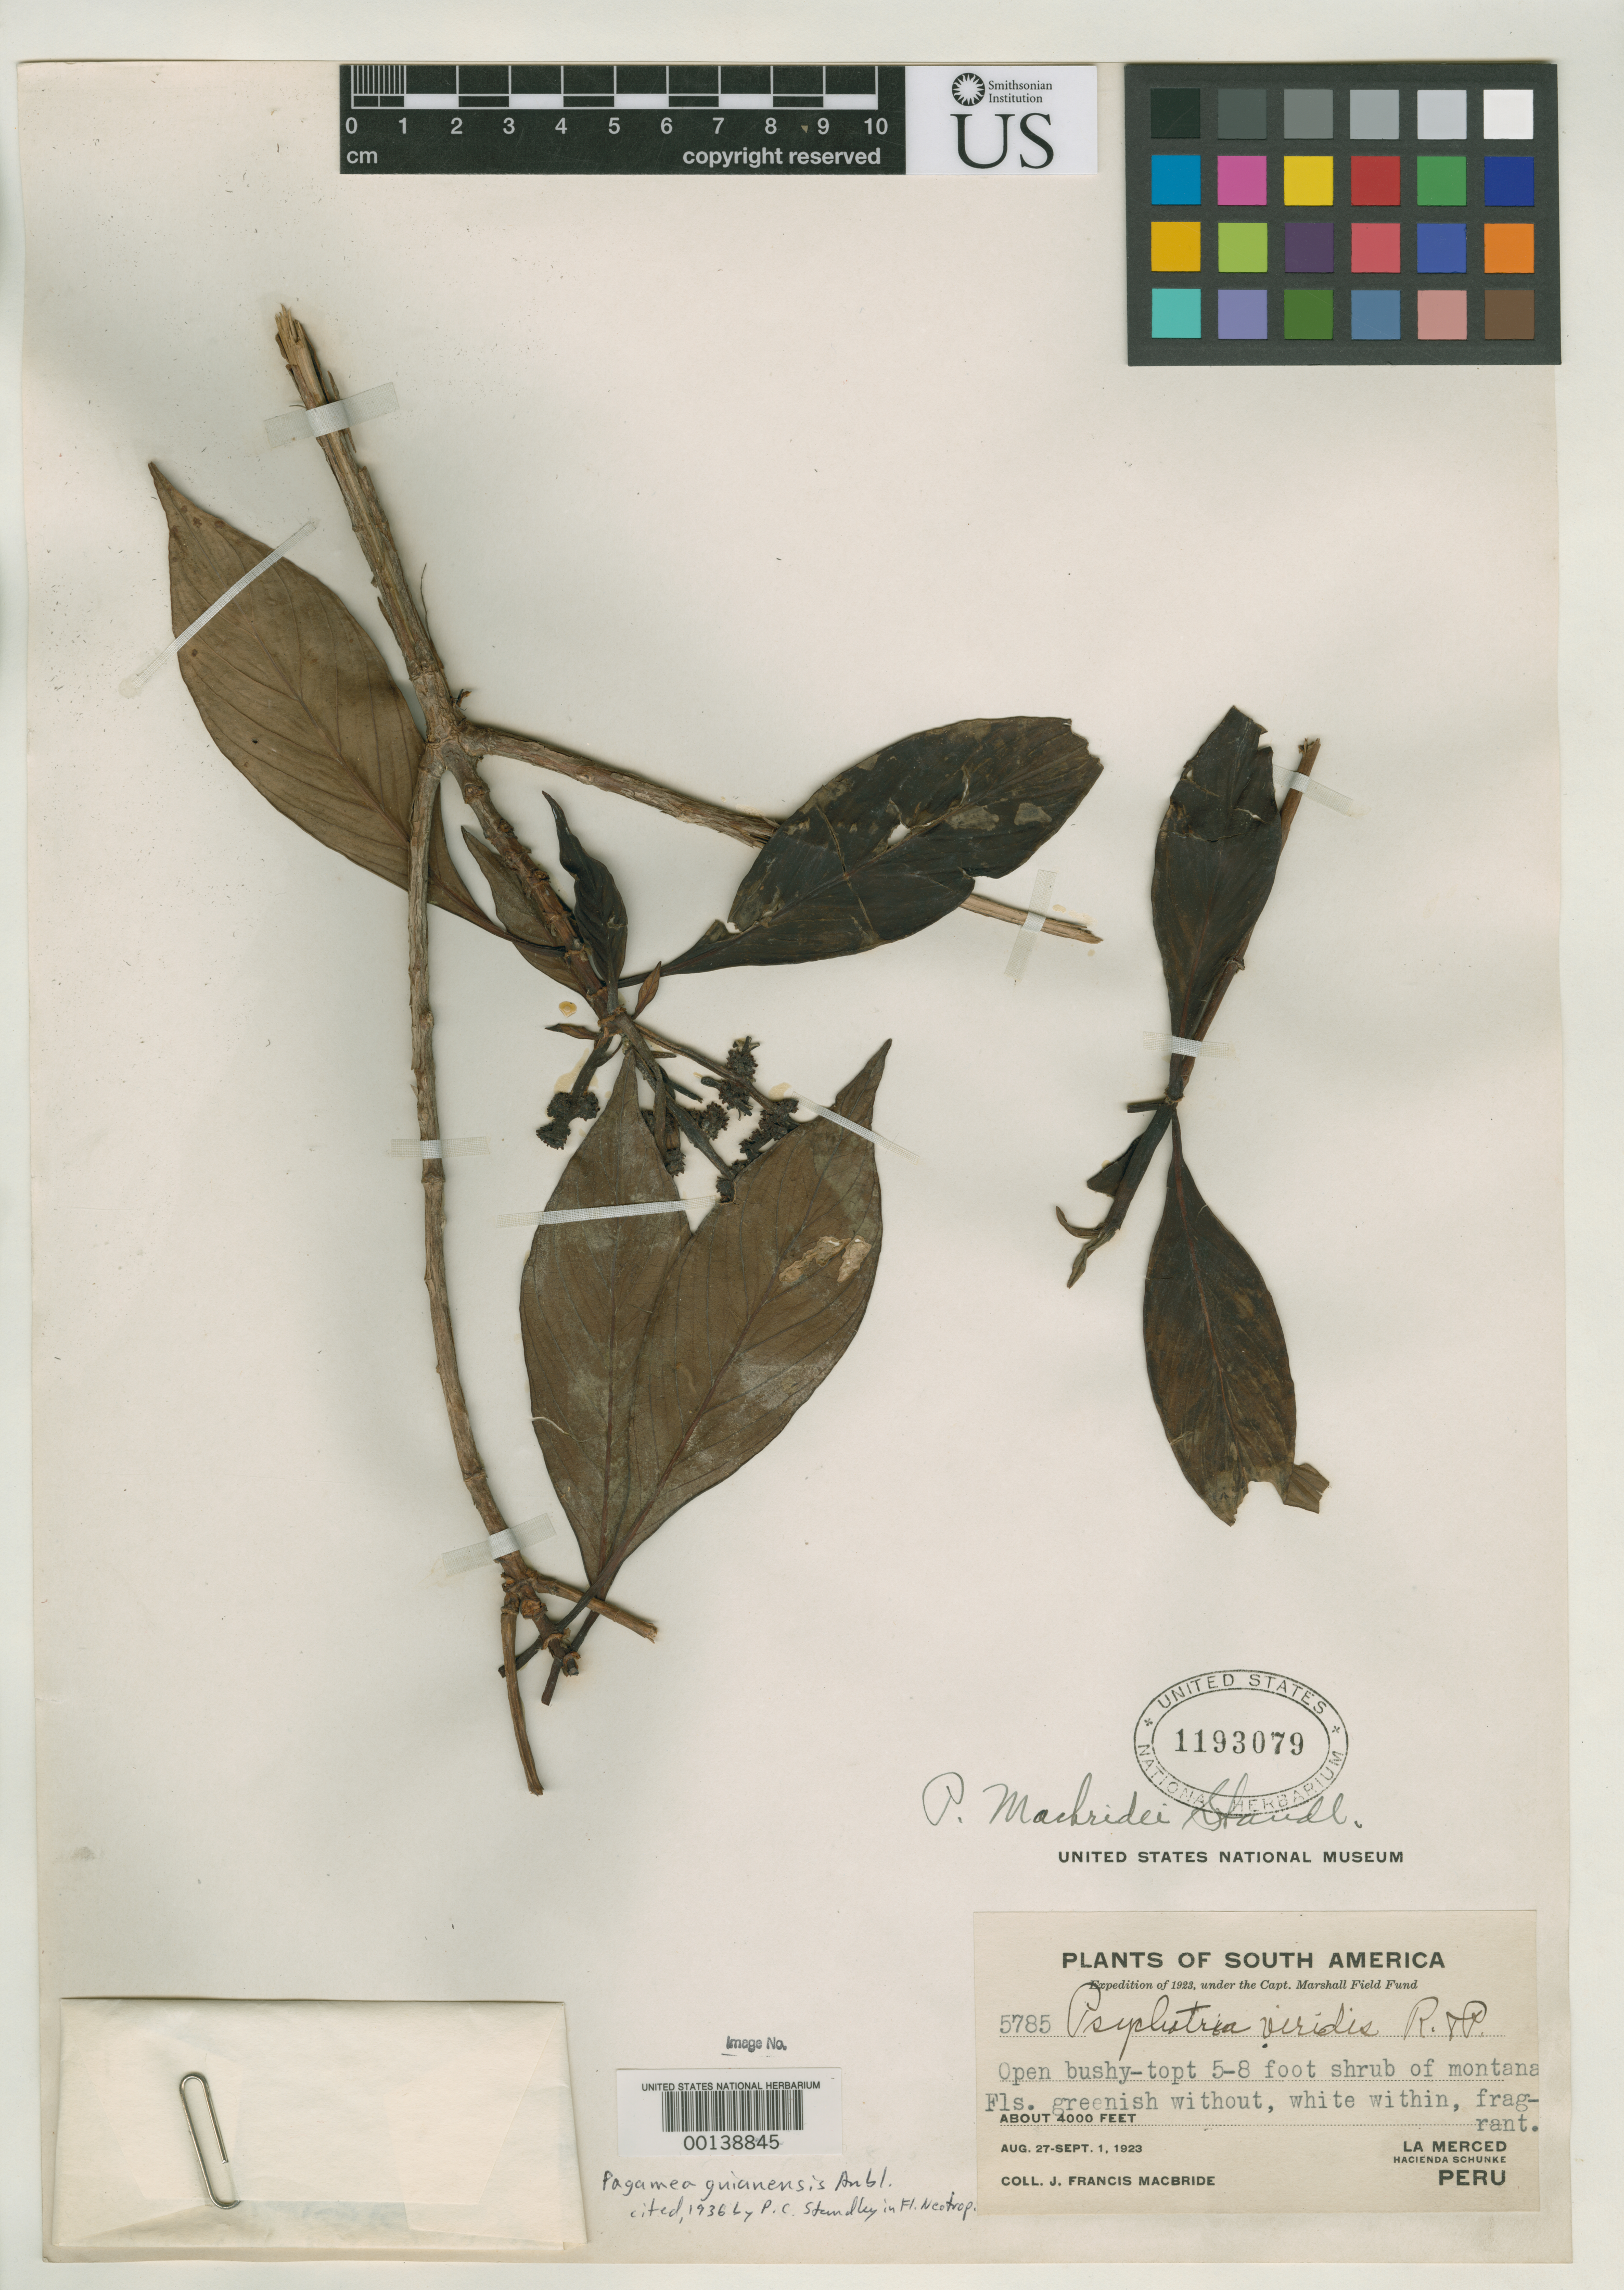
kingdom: Plantae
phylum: Tracheophyta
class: Magnoliopsida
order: Gentianales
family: Rubiaceae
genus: Psychotria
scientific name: Psychotria macbridei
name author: Standl.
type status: Isotype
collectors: J. F. Macbride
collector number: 5785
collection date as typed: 27 Aug 1923 to 01 Sep 1923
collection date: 1923-08-27/1923-09-01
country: Peru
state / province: Junín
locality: La Merced, Hacienda Schunke.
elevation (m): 1200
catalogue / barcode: US 1193079